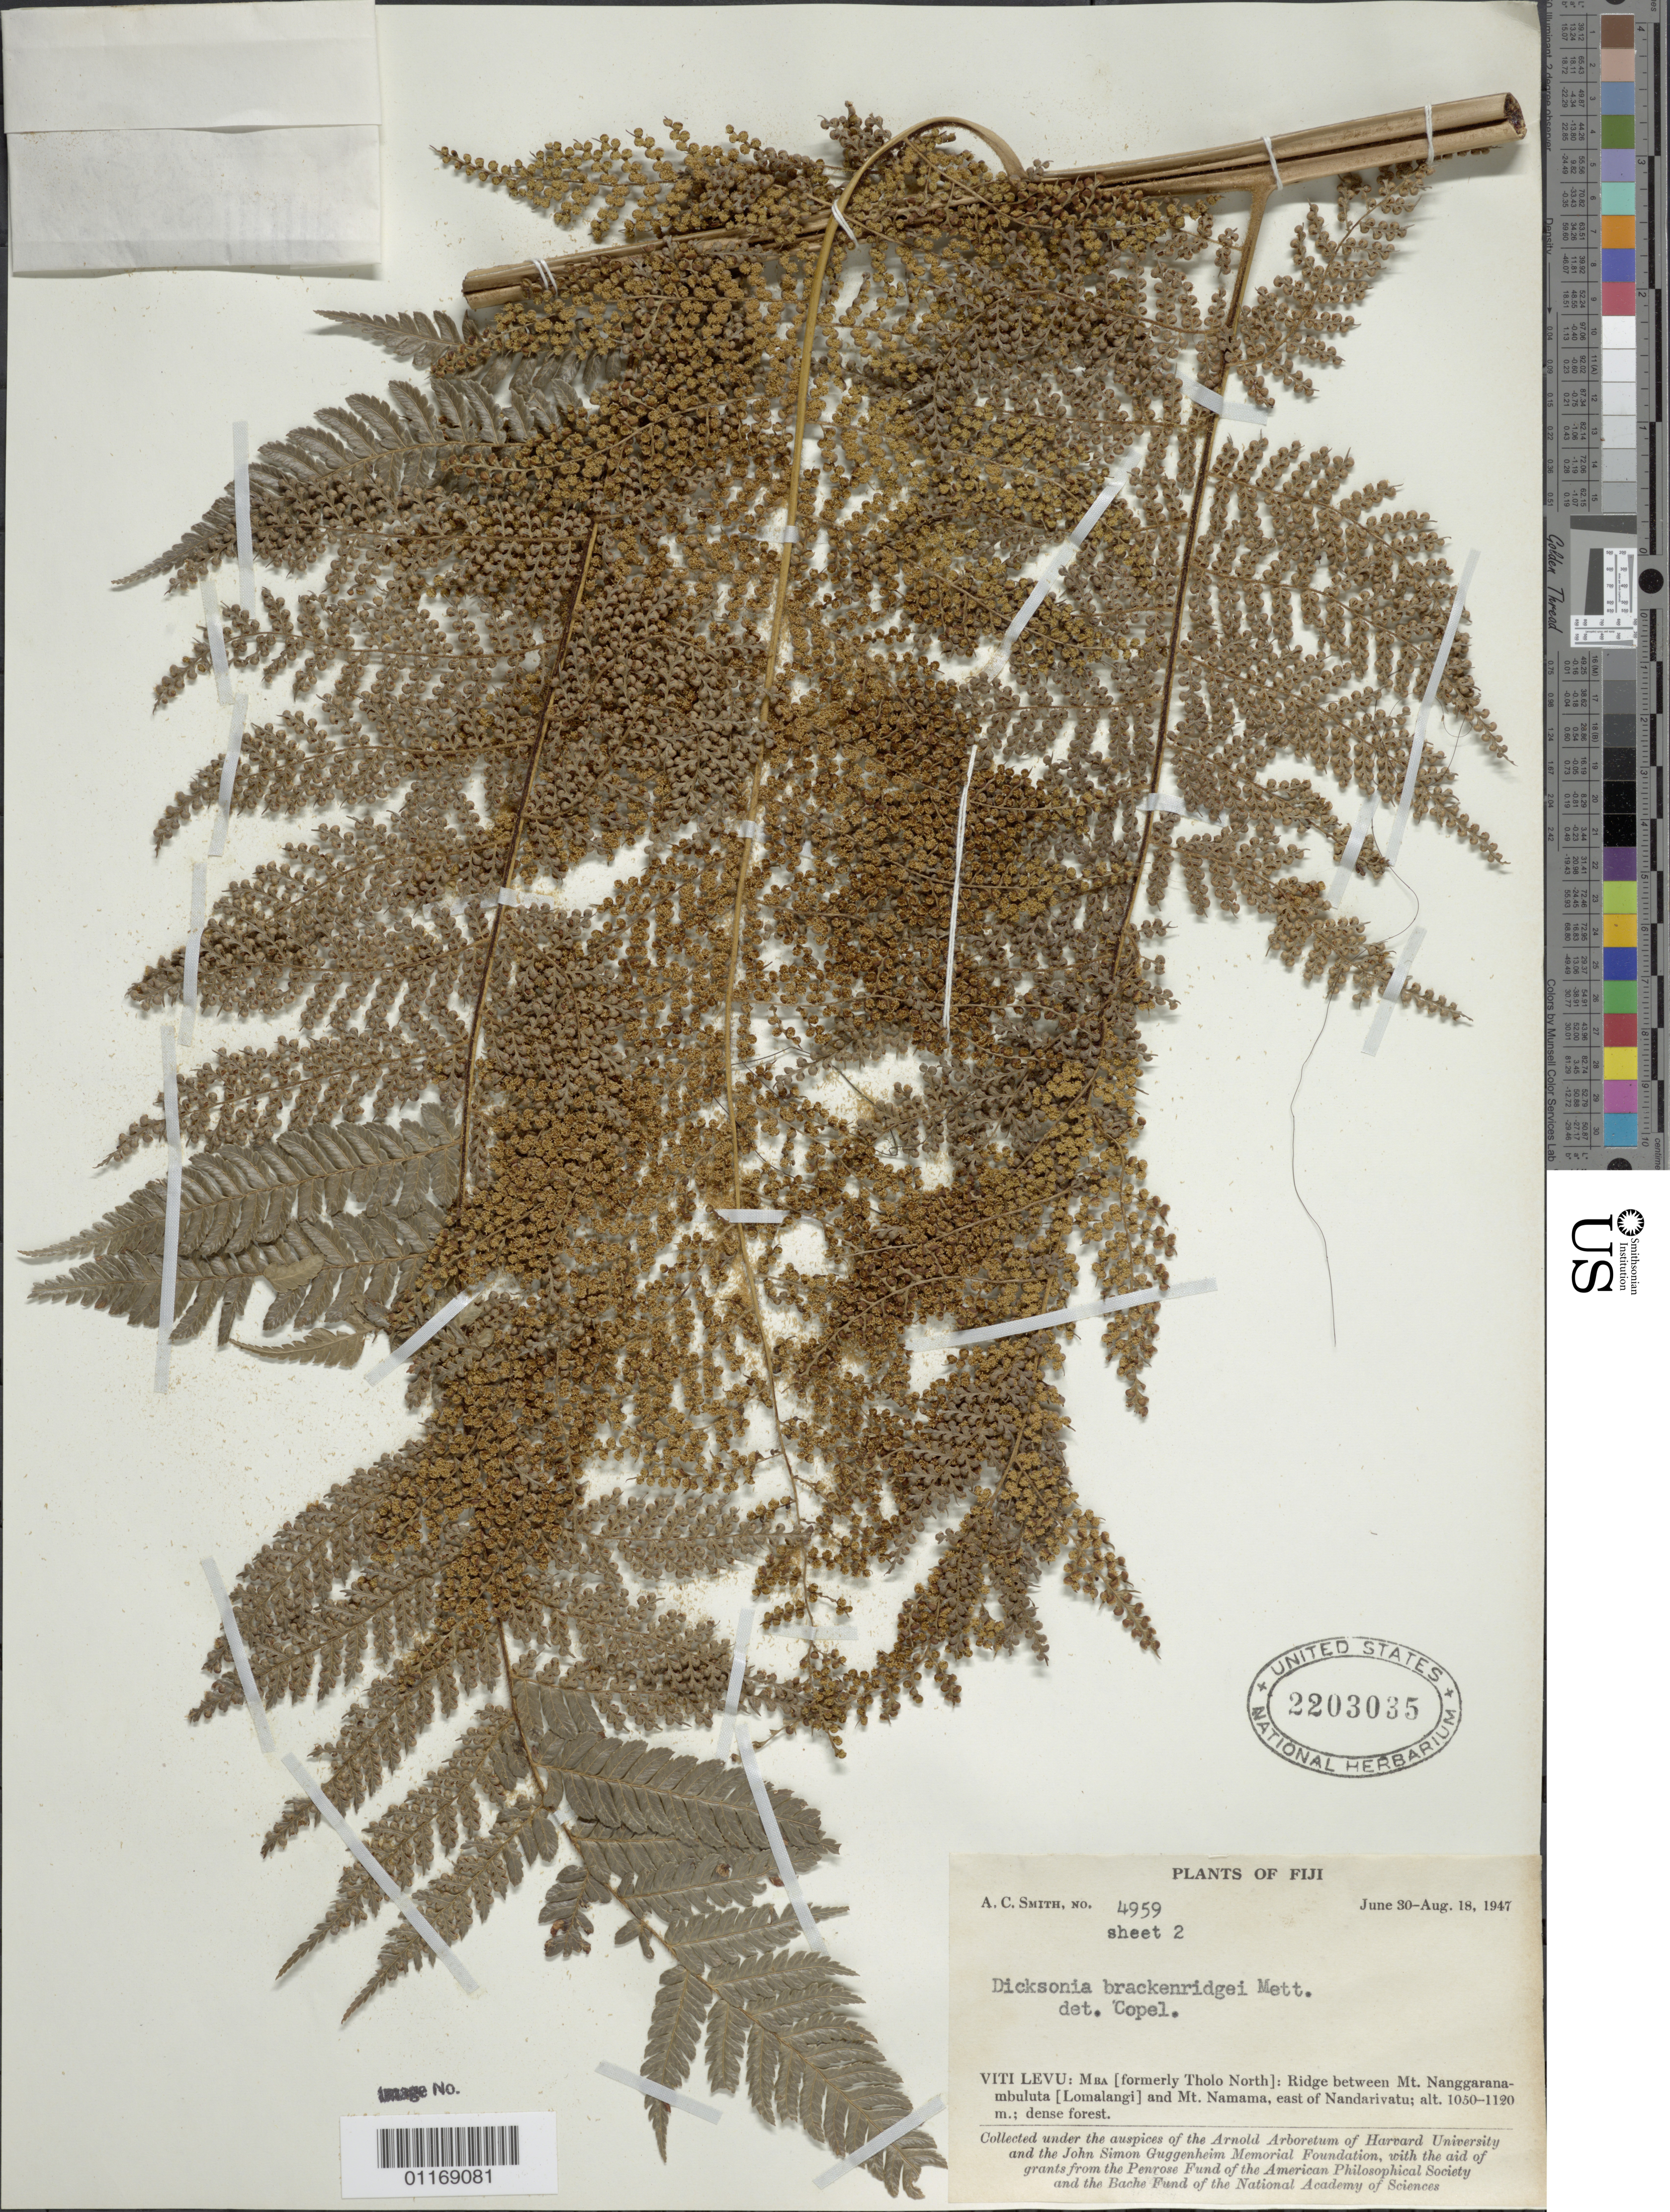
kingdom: Plantae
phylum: Tracheophyta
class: Polypodiopsida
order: Cyatheales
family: Dicksoniaceae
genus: Dicksonia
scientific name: Dicksonia brackenridgei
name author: Mett.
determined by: Copeland, E. B.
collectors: A. C. Smith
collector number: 4959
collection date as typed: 30 Jun 1947 and 18 Aug 1947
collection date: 1947-06-30,1947-08-18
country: Fiji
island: Viti Levu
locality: Viti Levu: Mra (formerly Tholo North): Ridge Between Mt. Nanggarana-mbuluta (Lomalangi) and Mt. Namama, east of Nandarivatu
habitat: Dense forest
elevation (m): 1050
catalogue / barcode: US 2203035